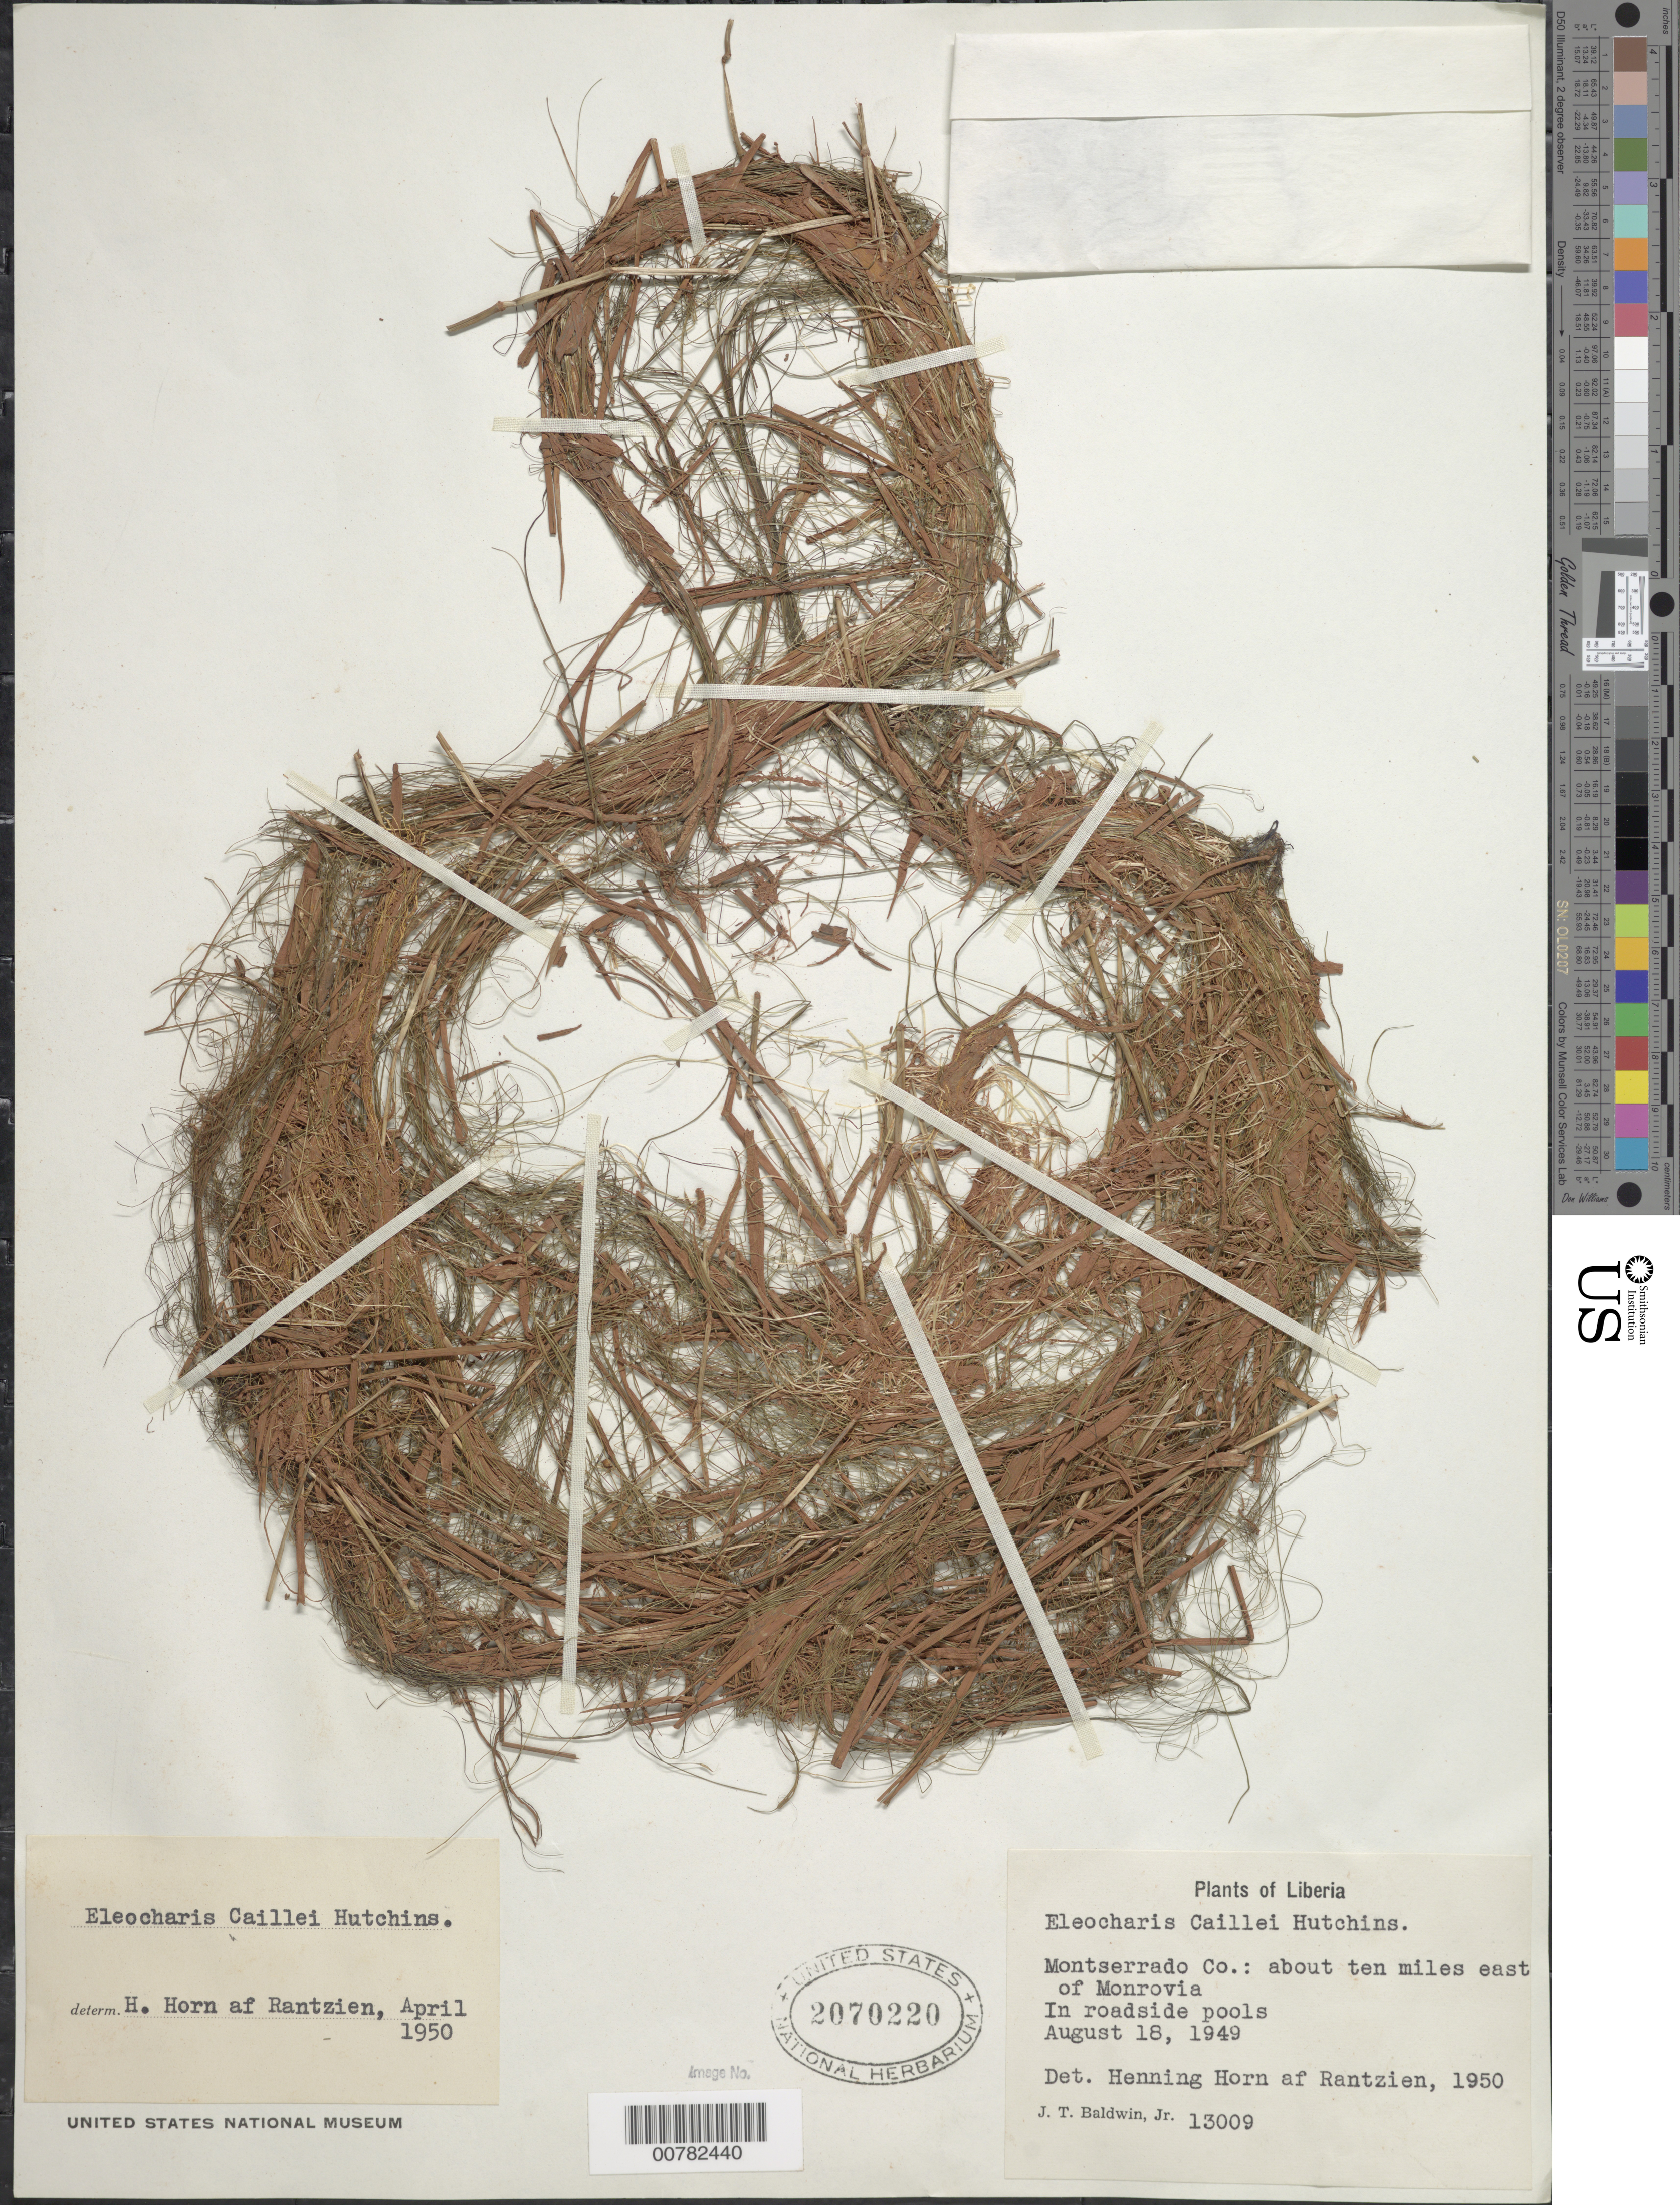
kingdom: Plantae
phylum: Tracheophyta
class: Liliopsida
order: Poales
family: Cyperaceae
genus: Eleocharis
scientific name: Eleocharis caillei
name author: Hutch. ex Nelmes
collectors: J. T. Baldwin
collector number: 13009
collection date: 1949-08-18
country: Liberia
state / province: Montserrado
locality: Montserrado Co: about ten miles east of Monrovia, In roadside pools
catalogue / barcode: US 2070220